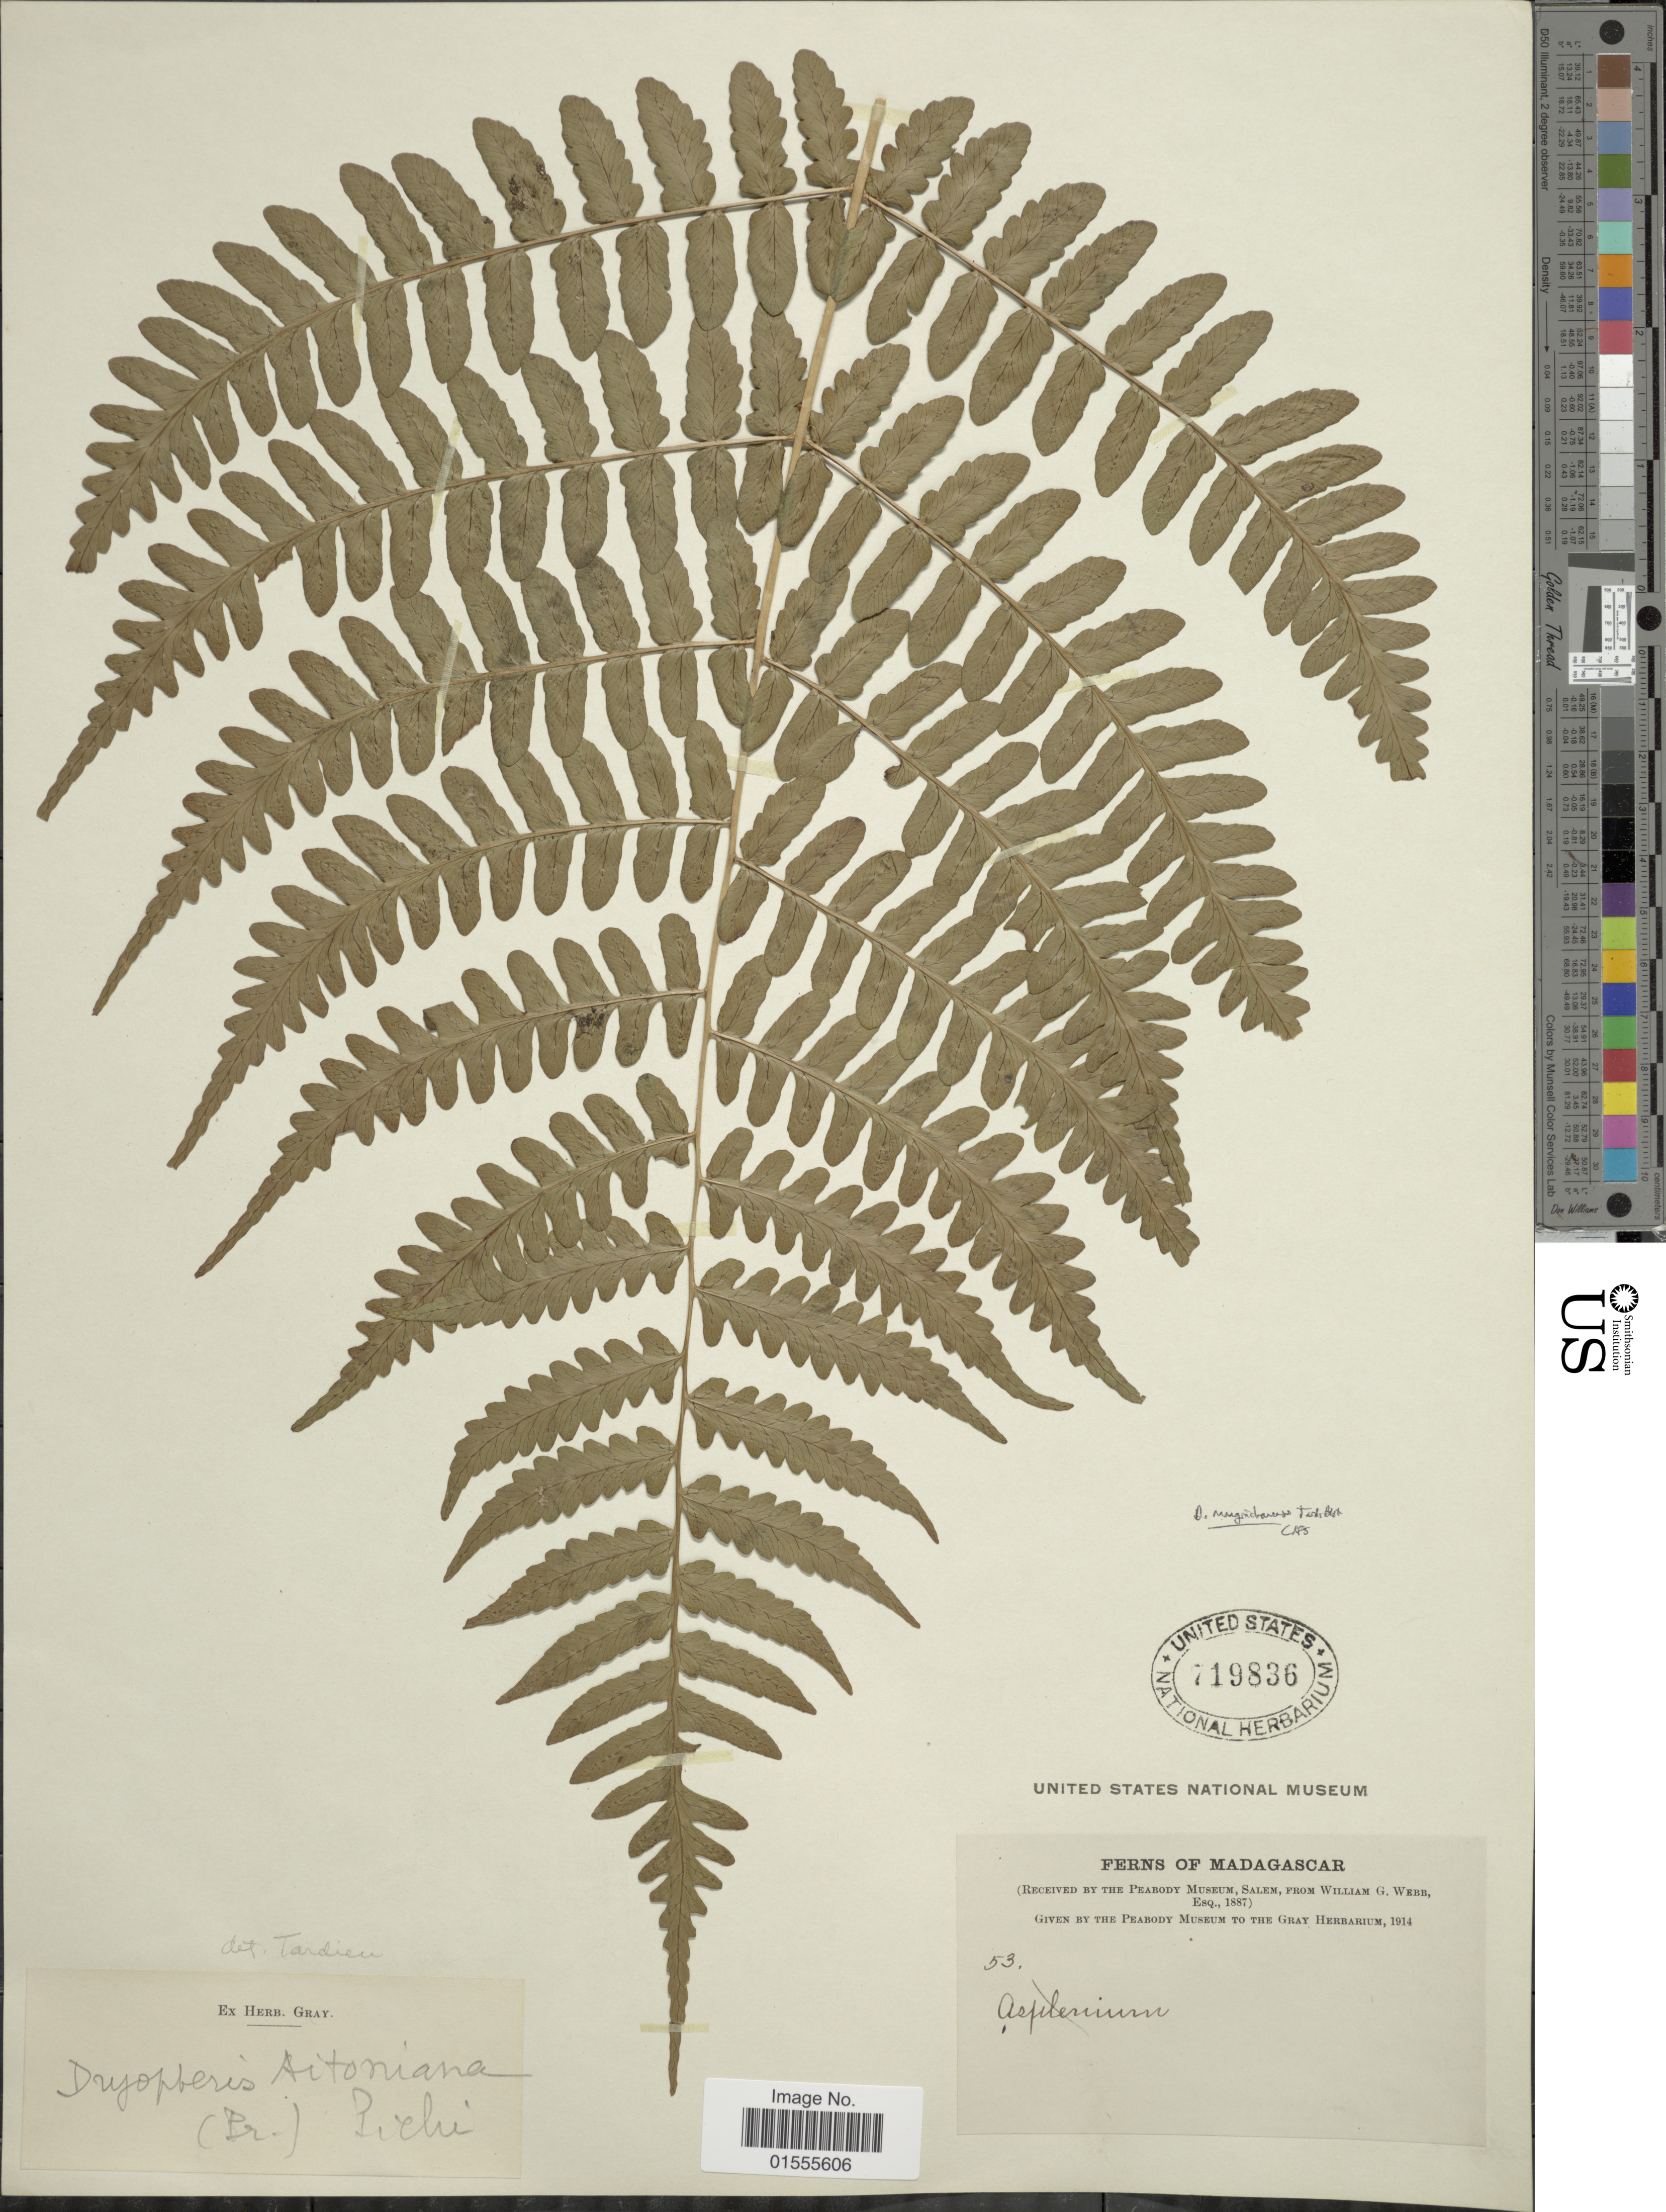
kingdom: Plantae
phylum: Tracheophyta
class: Polypodiopsida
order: Polypodiales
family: Dryopteridaceae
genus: Dryopteris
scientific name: Dryopteris aitoniana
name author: Pic. Serm.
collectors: W. Webb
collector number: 53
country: Madagascar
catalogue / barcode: US 719836